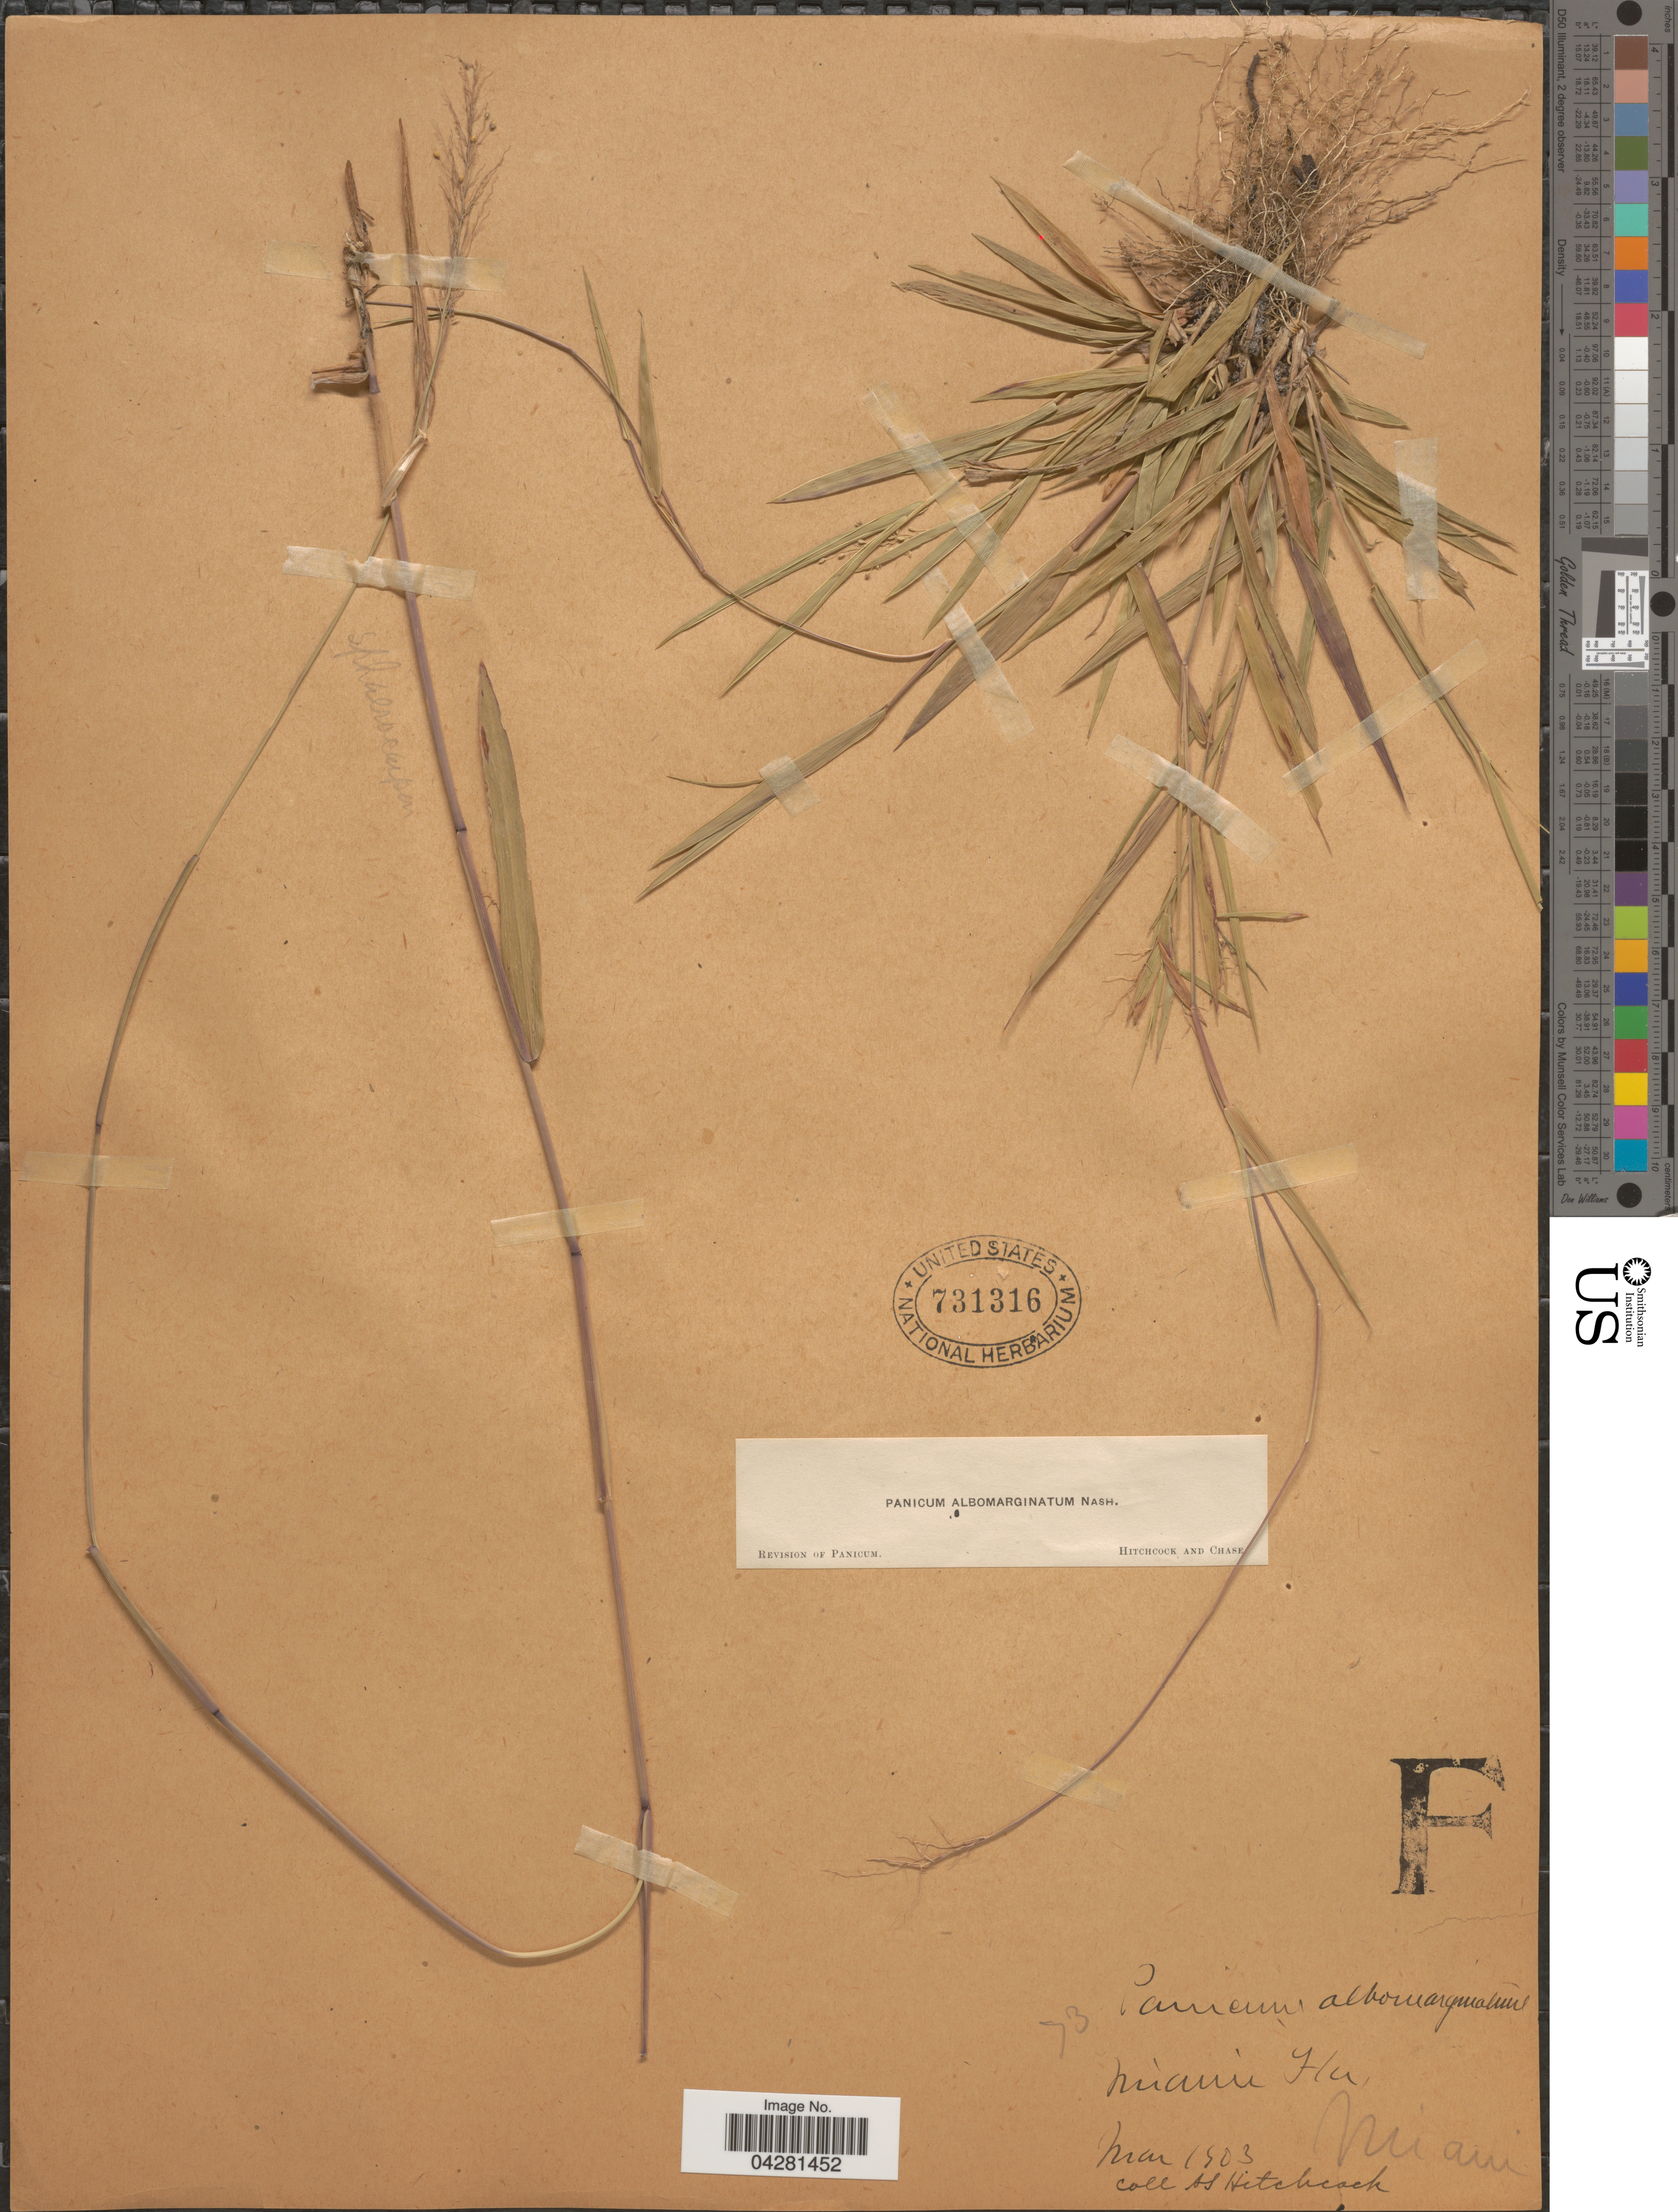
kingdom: Plantae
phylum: Tracheophyta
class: Liliopsida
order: Poales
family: Poaceae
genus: Dichanthelium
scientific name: Dichanthelium dichotomum var. unciphyllum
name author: (Trin.) Davidse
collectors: A. S. Hitchcock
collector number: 73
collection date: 1903-03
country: United States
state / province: Florida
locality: Miami.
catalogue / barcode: US 731316